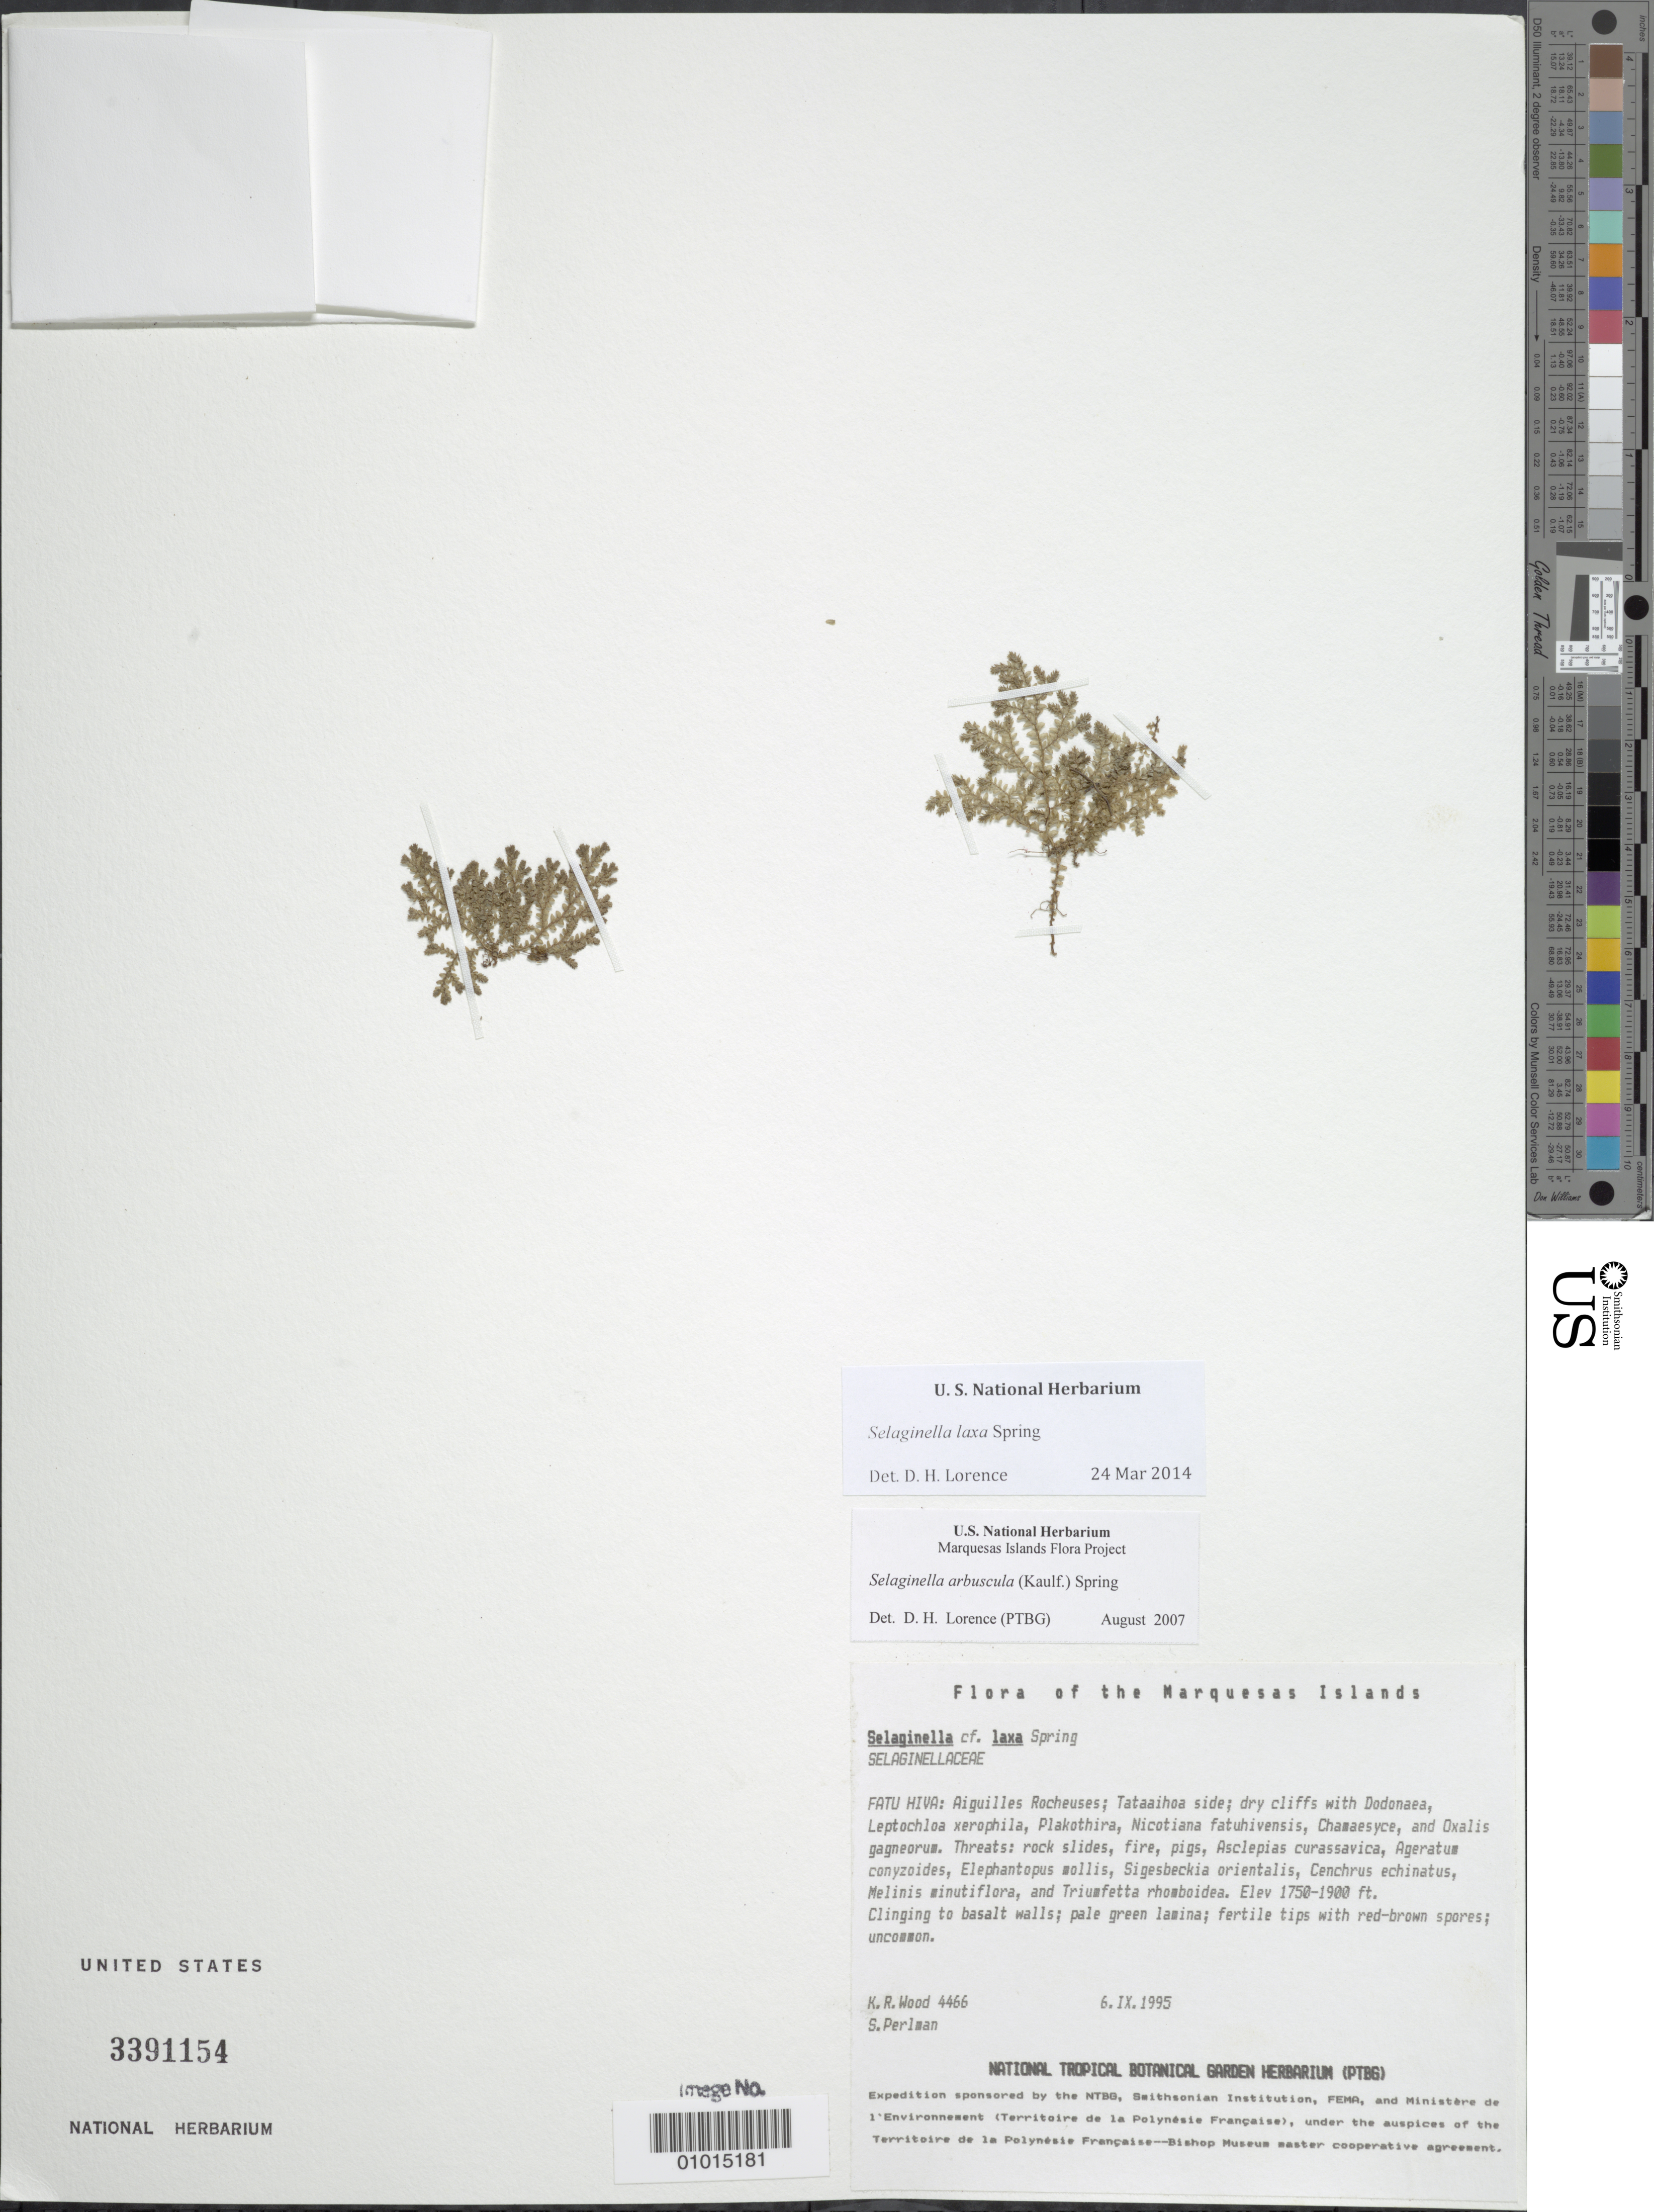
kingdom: Plantae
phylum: Tracheophyta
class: Lycopodiopsida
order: Selaginellales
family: Selaginellaceae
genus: Selaginella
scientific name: Selaginella laxa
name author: Spring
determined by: Lorence, David H., (PTBG), National Tropical Botanical Garden (UNITED STATES)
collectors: K. R. Wood & S. P. Perlman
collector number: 4466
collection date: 1995-09-06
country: French Polynesia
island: Fatu Hiva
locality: Aiguilles Rocheuses, Tataaihoa side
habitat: dry cliffs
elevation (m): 533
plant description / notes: rockslides, fire, pigs, Asclepias curassavica, Ageratina conyzoides, Elaphantopsis mollis, Siegesbeckia orientalis, Cenchrus echinatus, Melinus minutiflora, Triumphetta rhomboidea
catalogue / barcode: US 3391154